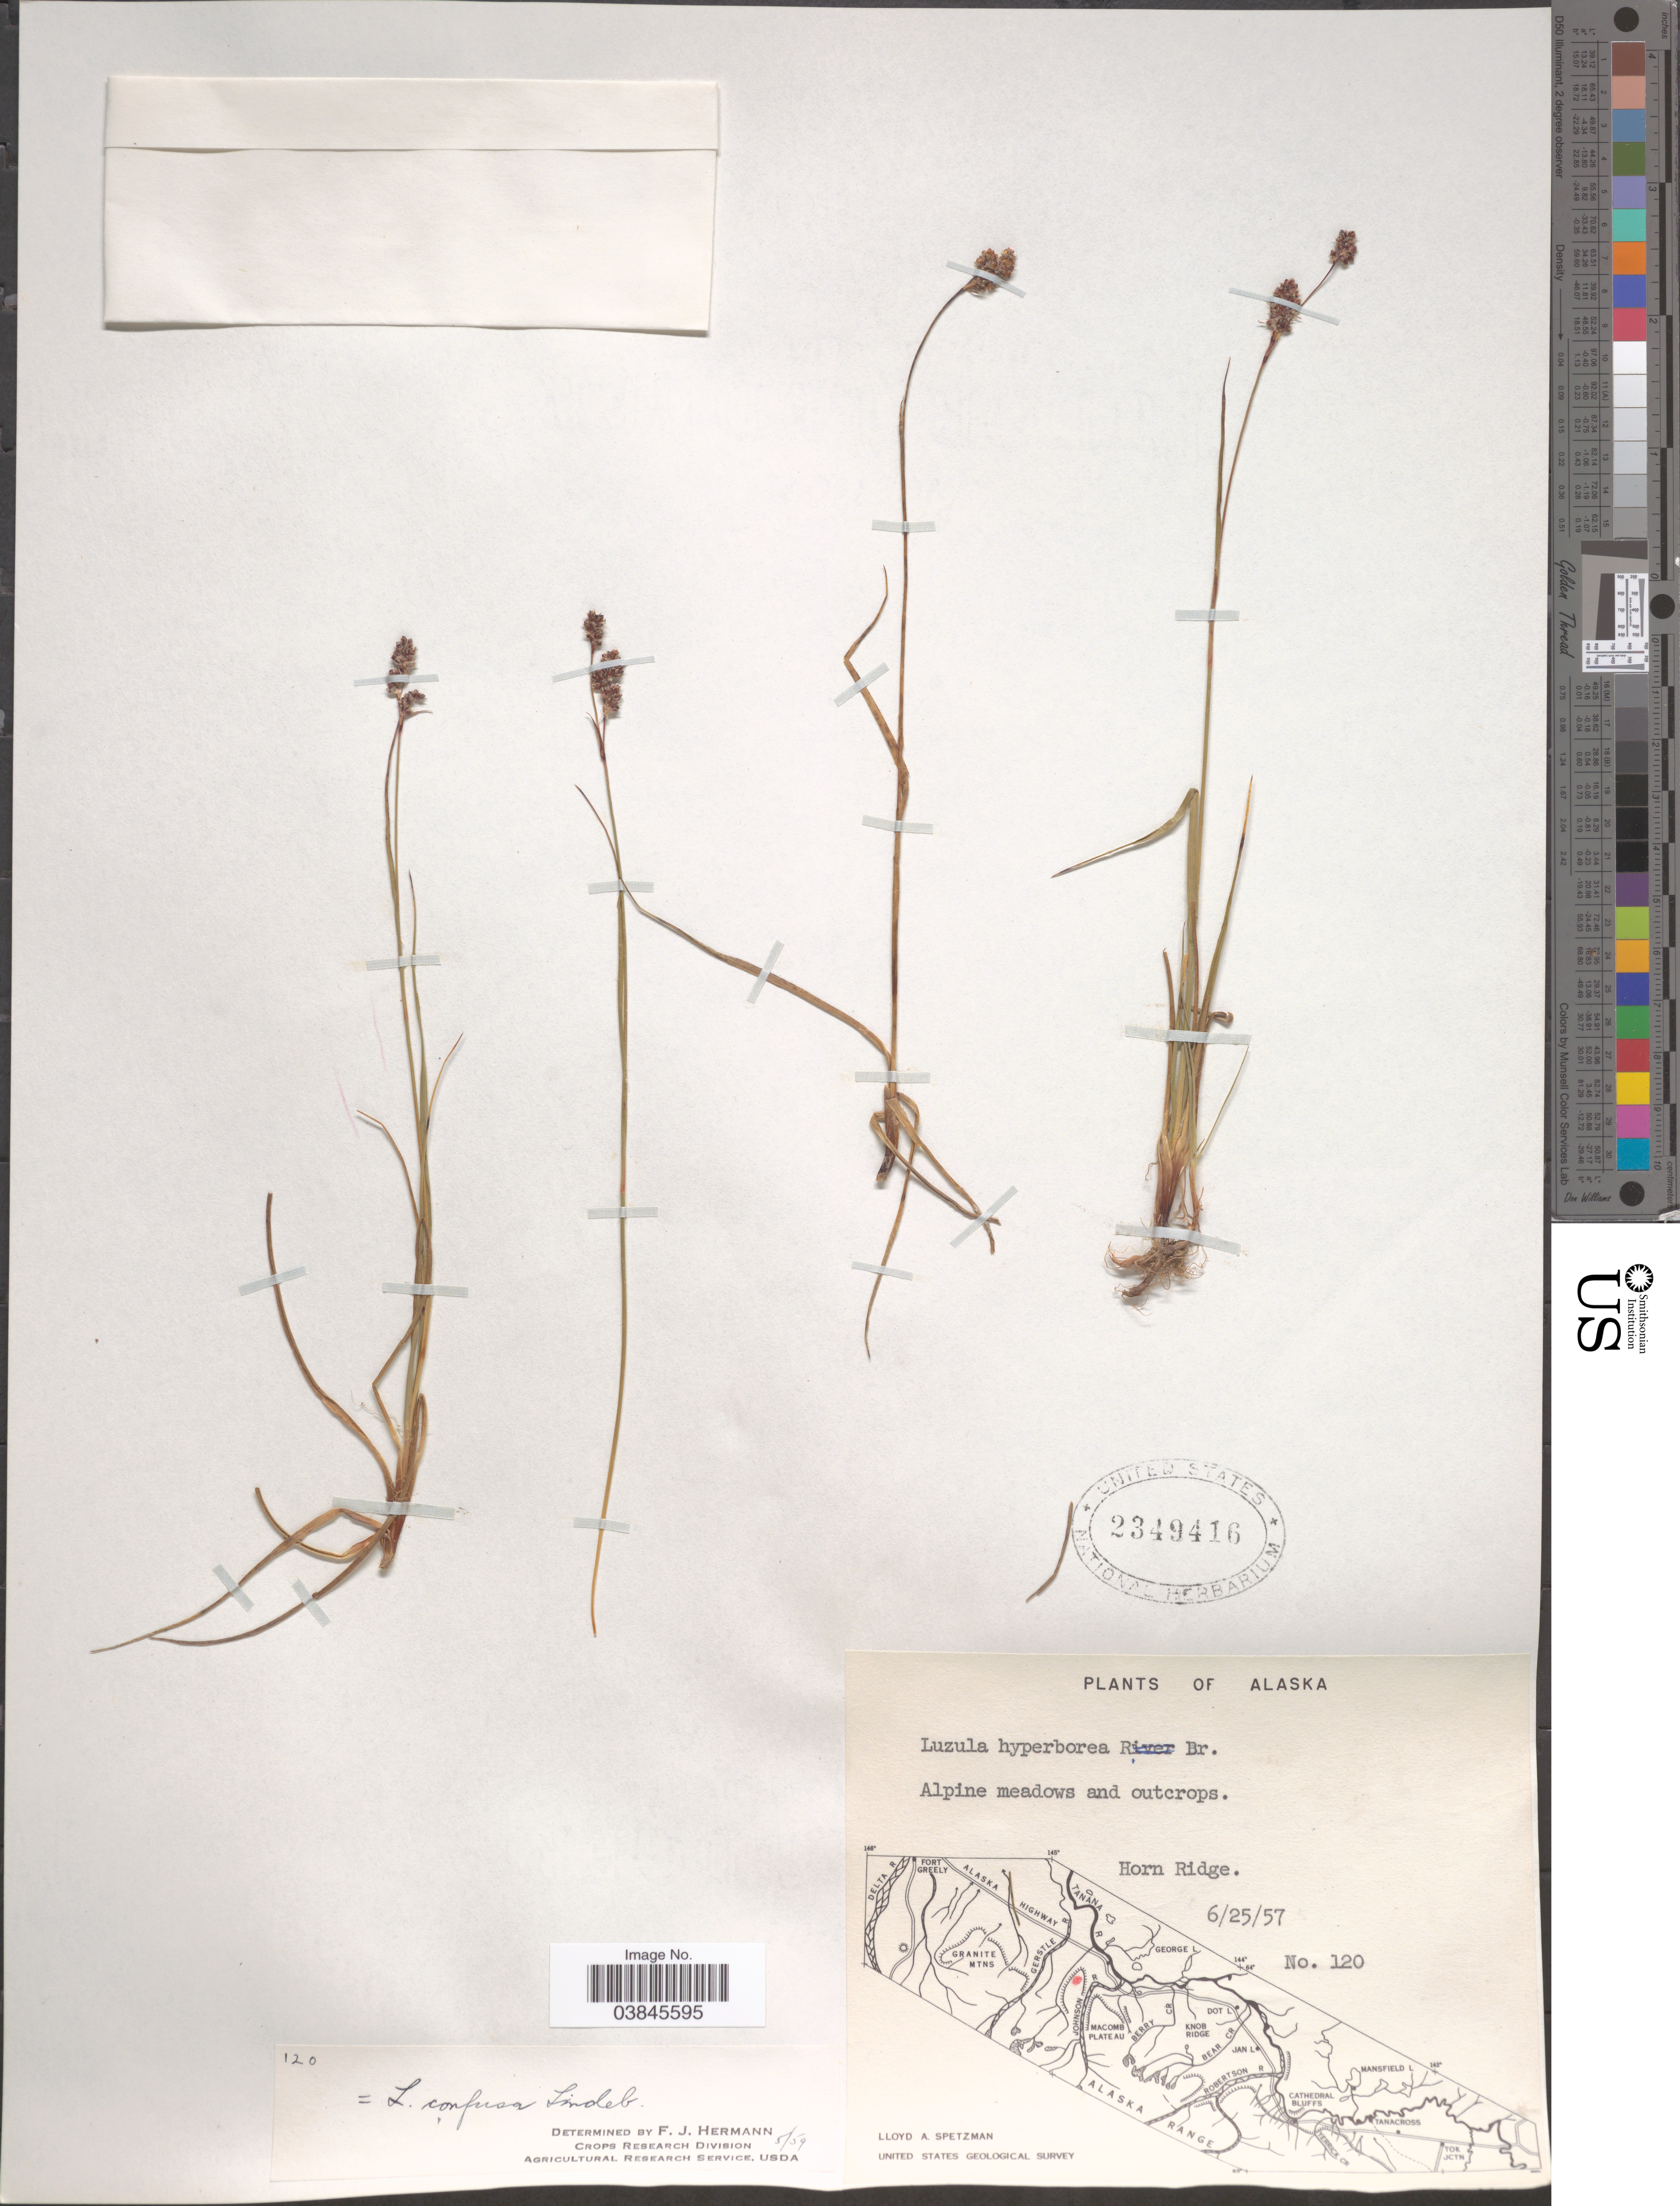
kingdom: Plantae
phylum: Tracheophyta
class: Liliopsida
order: Poales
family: Juncaceae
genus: Luzula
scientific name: Luzula confusa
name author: Lindeb.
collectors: L. Spetzman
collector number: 120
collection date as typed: Transcribed d/m/y: 25/6/57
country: United States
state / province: Alaska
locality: Alpine meadows and outcrops. Horn Ridge.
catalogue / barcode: US 2349416